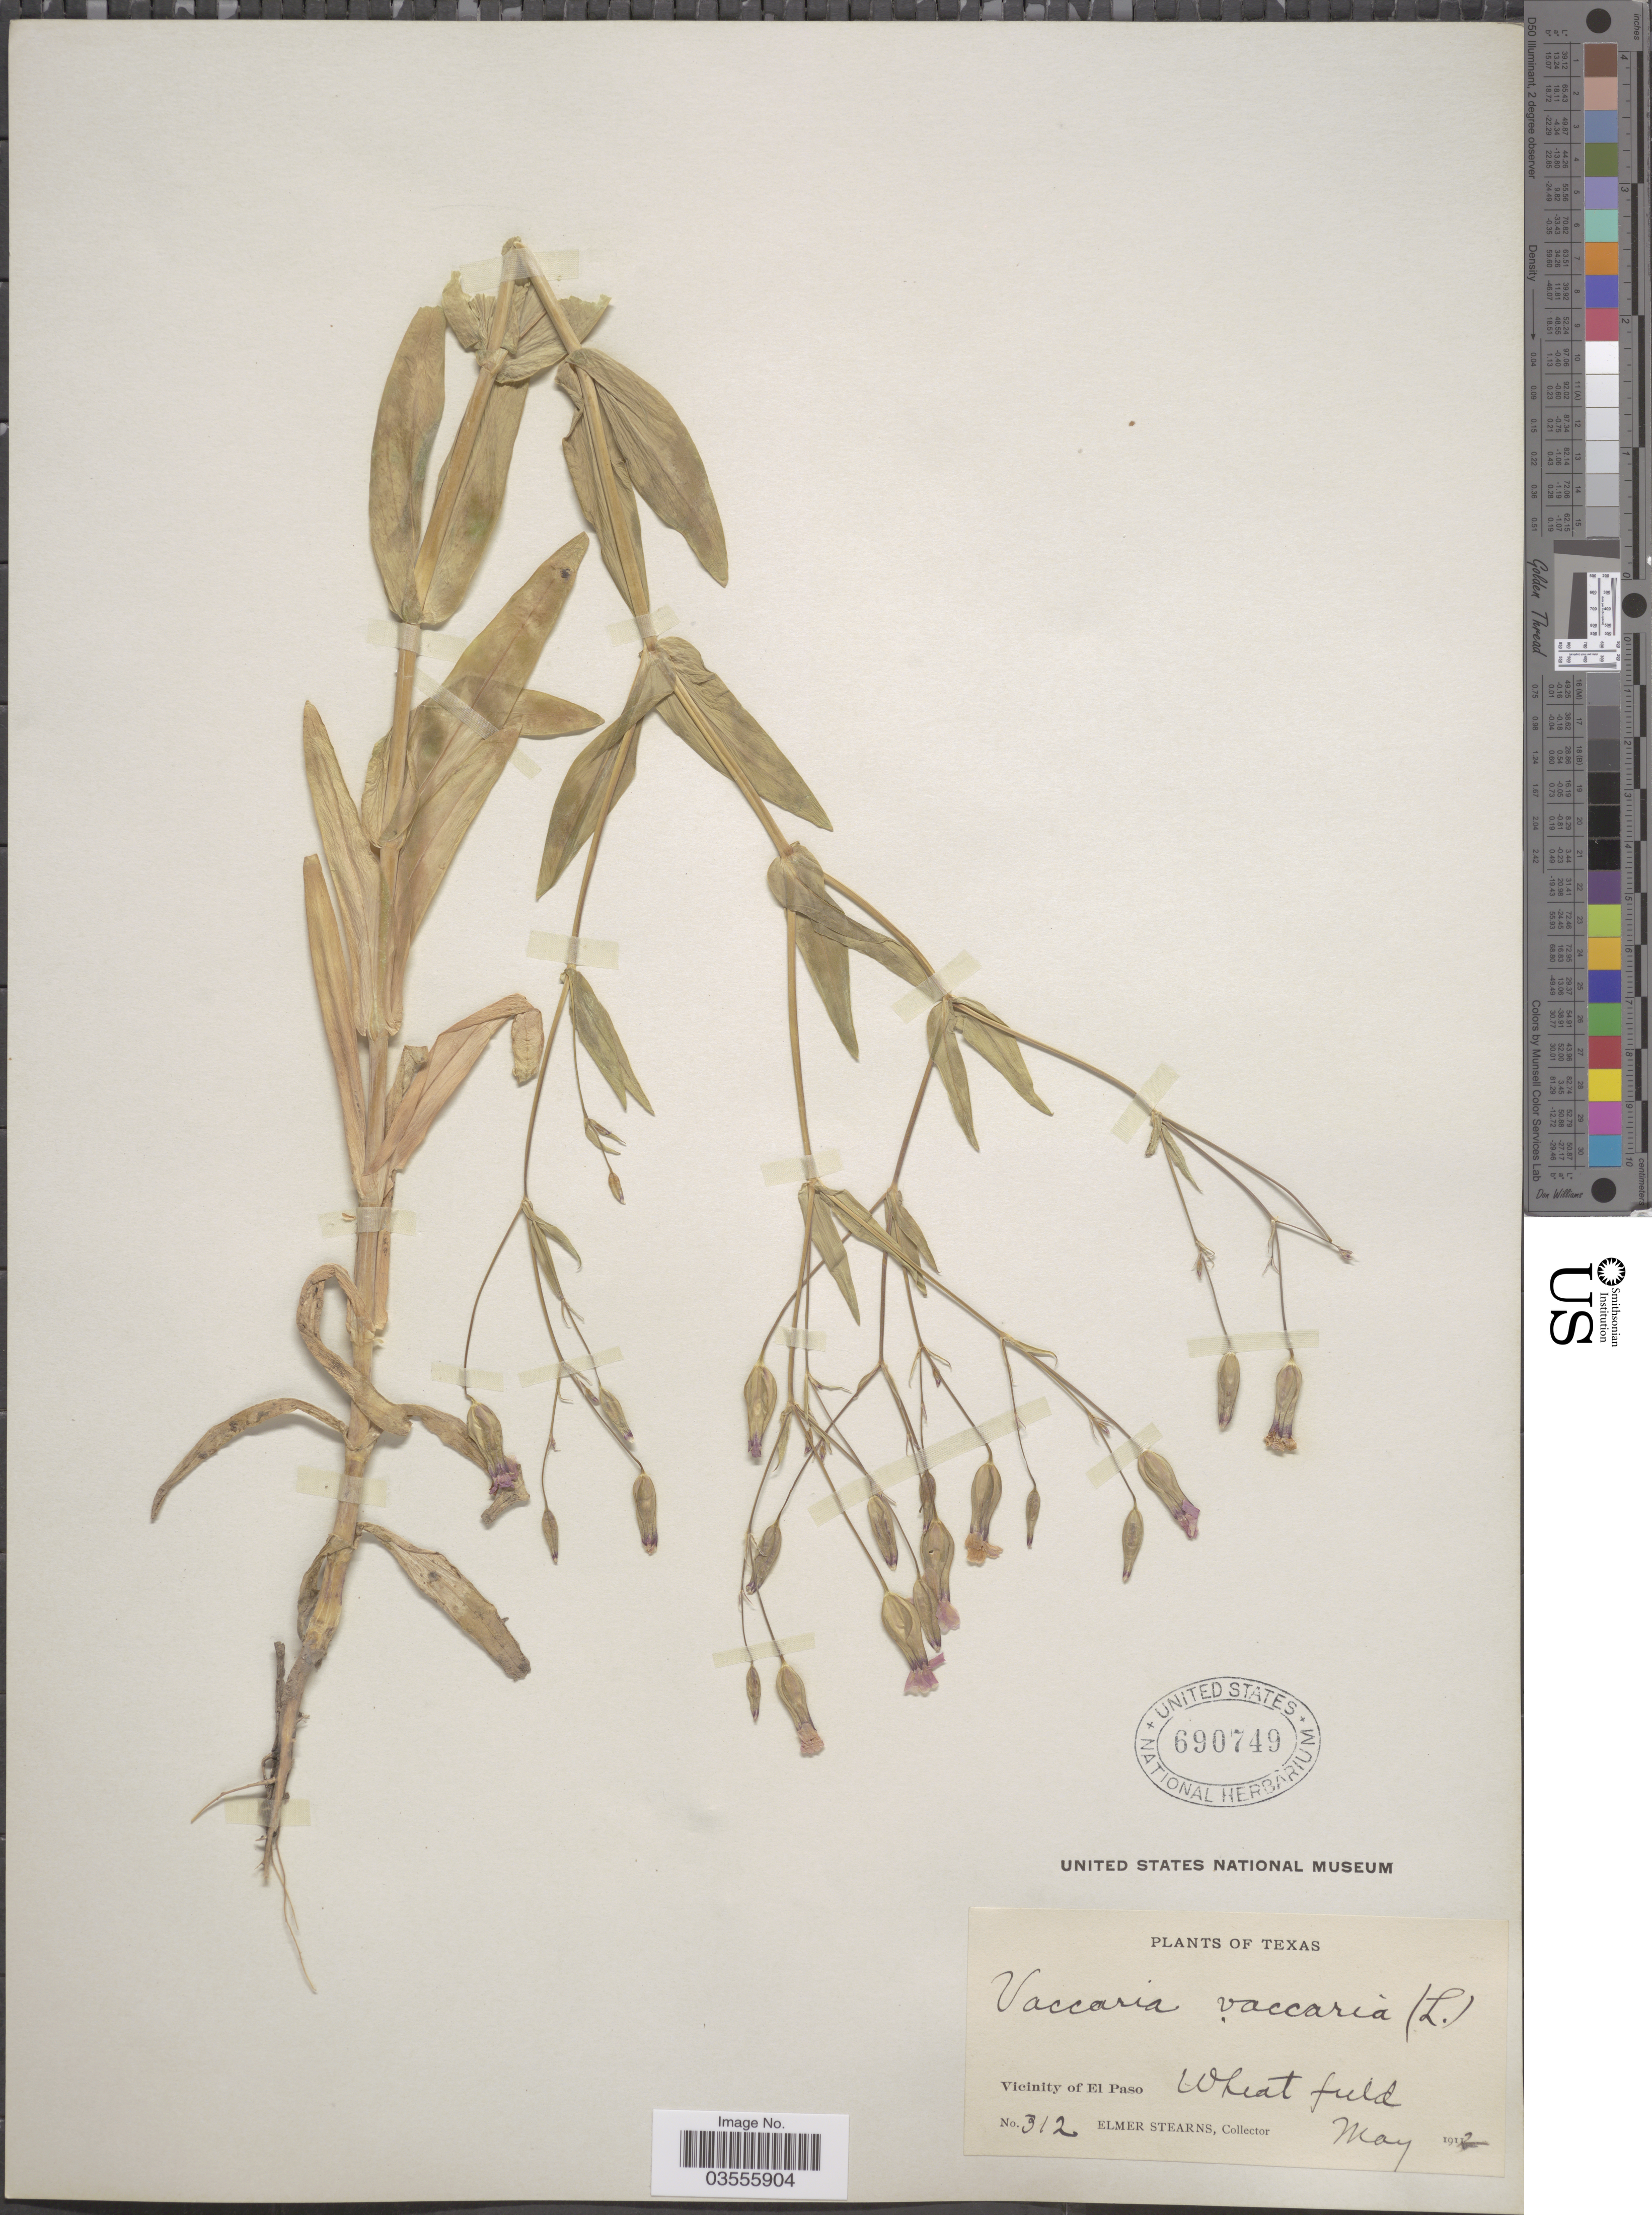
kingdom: Plantae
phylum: Tracheophyta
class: Magnoliopsida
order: Caryophyllales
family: Caryophyllaceae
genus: Gypsophila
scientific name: Gypsophila vaccaria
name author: (L.) Sm.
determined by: Strong, M. T., (US), Smithsonian Institution - National Museum of Natural History (UNITED STATES)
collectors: E. Stearns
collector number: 312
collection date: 1912-05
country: United States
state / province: Texas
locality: Vicinity of El Paso.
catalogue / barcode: US 690749